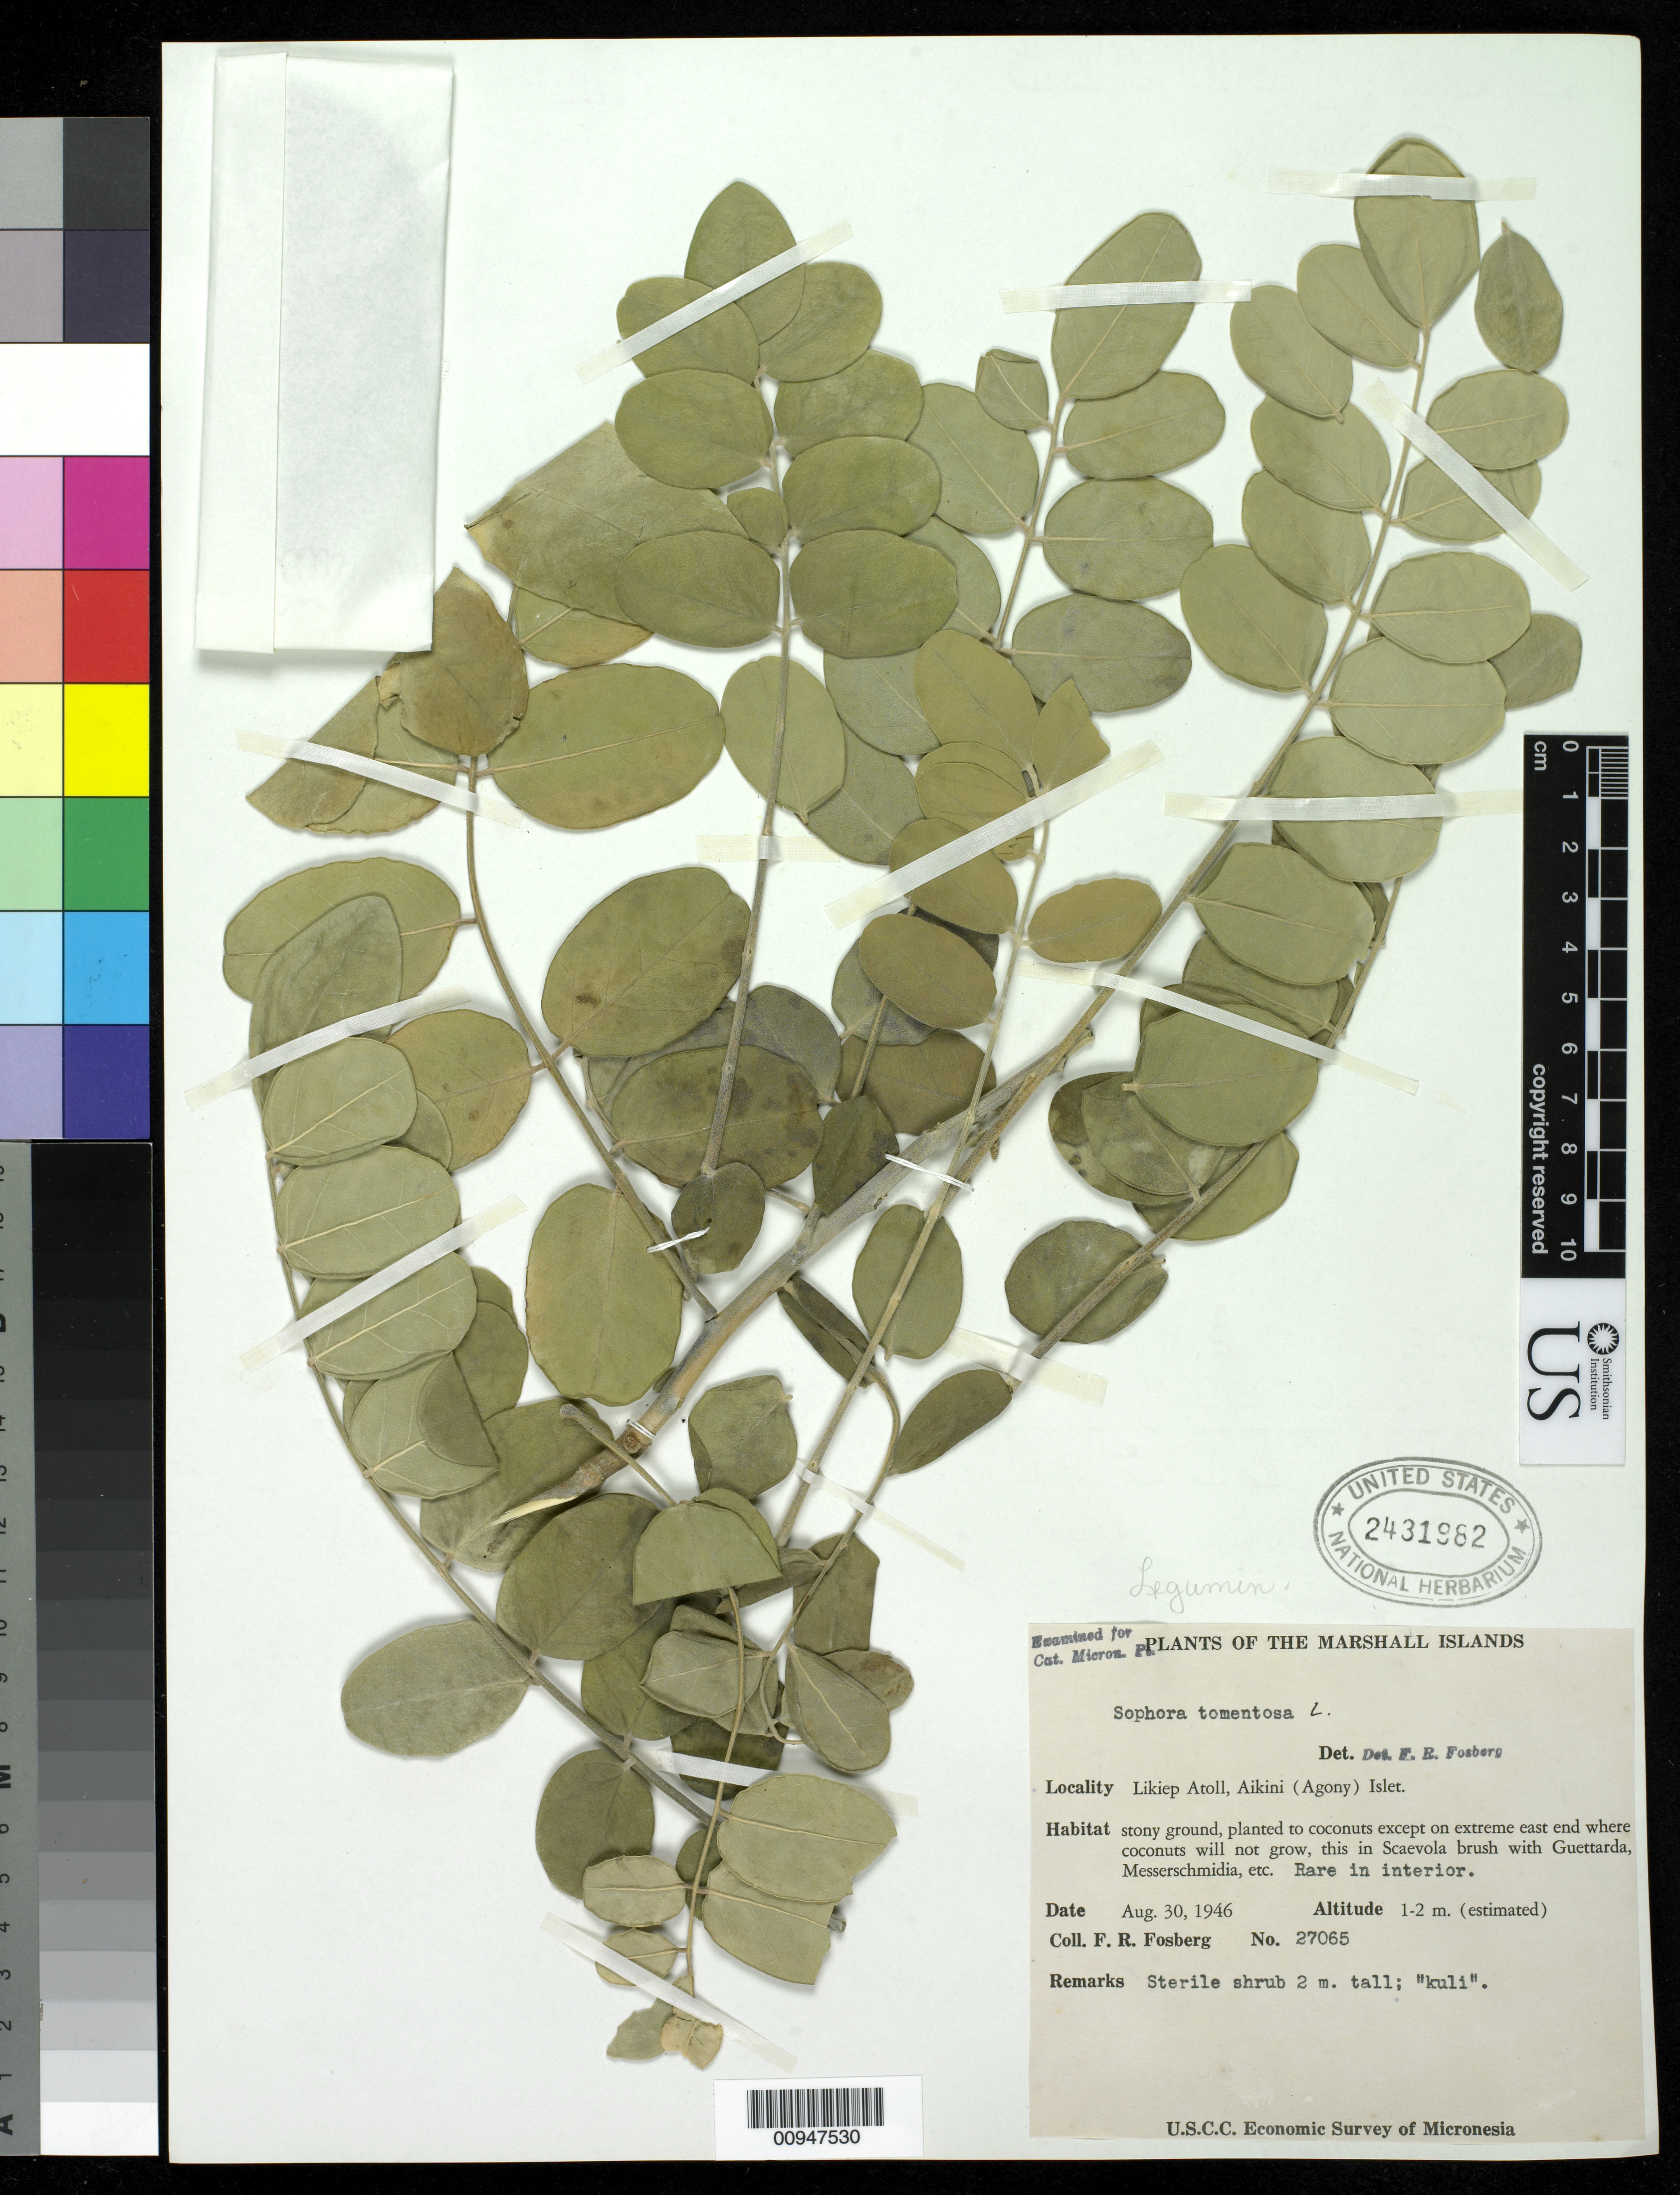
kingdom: Plantae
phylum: Tracheophyta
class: Magnoliopsida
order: Fabales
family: Fabaceae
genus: Sophora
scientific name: Sophora tomentosa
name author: L.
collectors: F. R. Fosberg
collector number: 27065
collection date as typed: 30 Aug 1946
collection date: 1946-08-30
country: Marshall Islands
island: Likiep Atoll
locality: Aikini (Agony) Islet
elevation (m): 1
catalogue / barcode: US 2431982